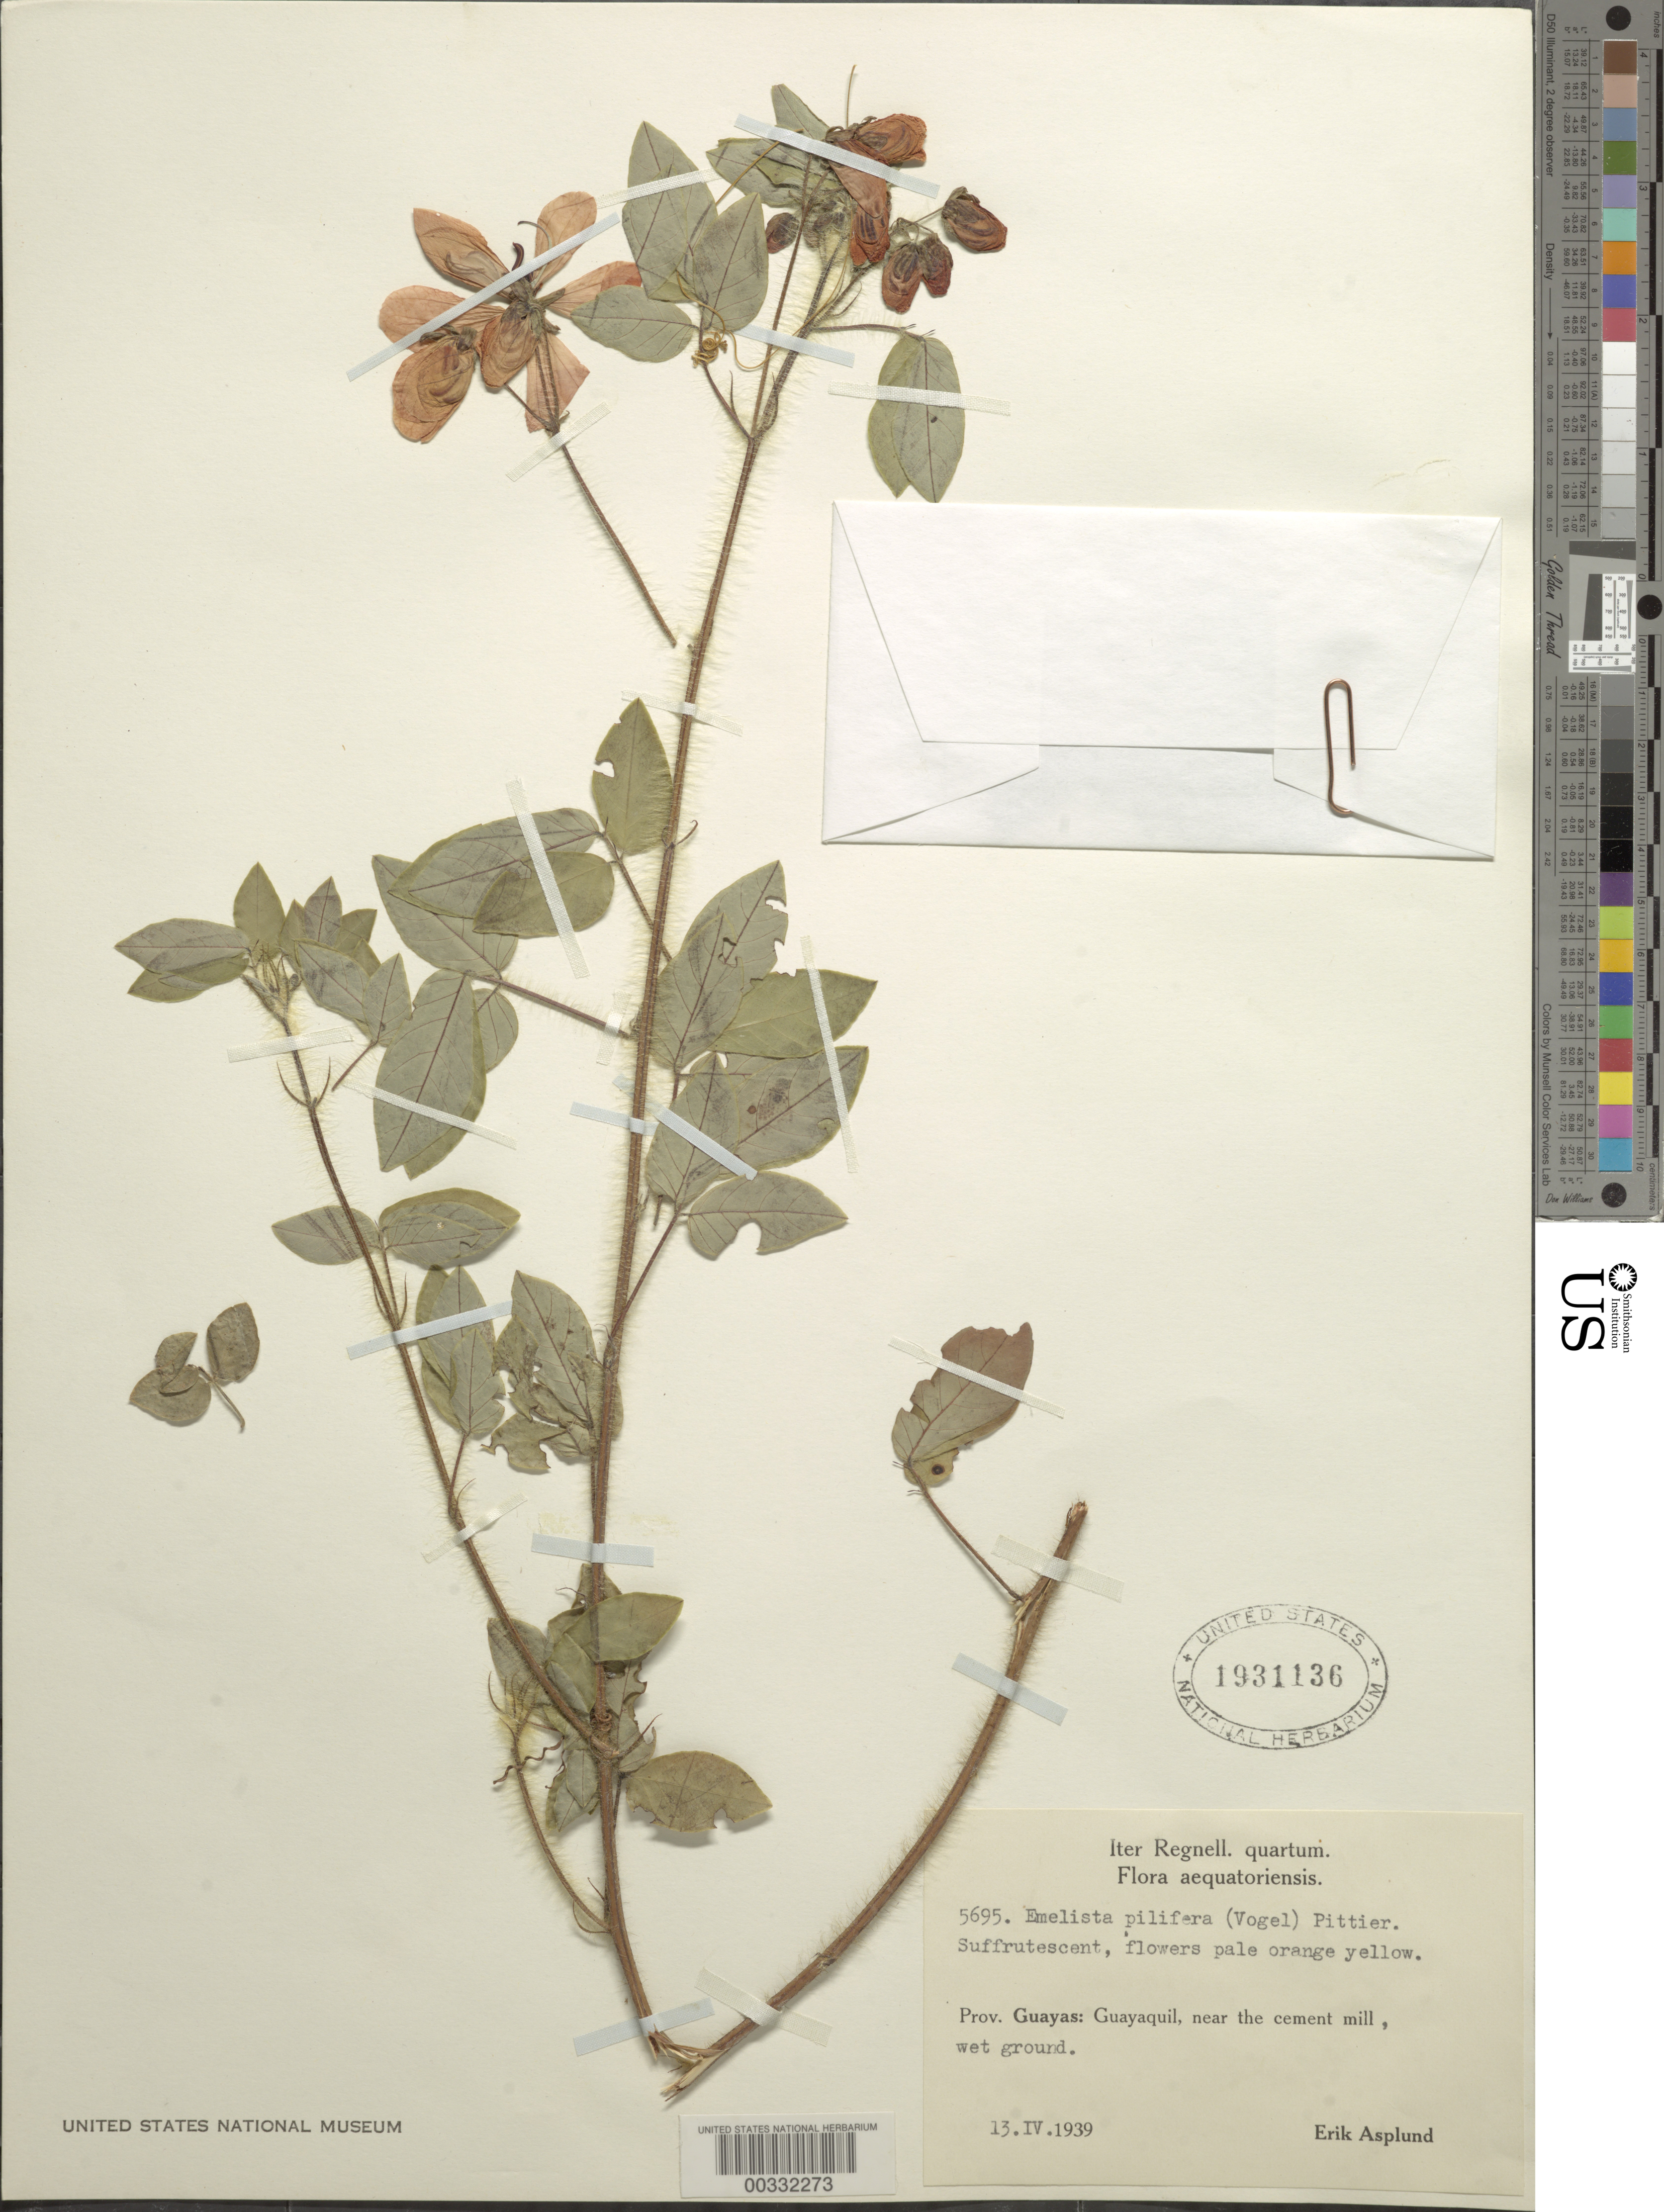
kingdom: Plantae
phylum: Tracheophyta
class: Magnoliopsida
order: Fabales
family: Fabaceae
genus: Senna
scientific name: Senna pilifera var. pilifera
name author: (Vogel) H.S. Irwin & Barneby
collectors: E. Asplund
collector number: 5695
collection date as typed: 13 Apr 1939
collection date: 1939-04-13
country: Ecuador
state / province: Guayas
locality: Guayaquil, near the cement mill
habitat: Wet ground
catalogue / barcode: US 1931136